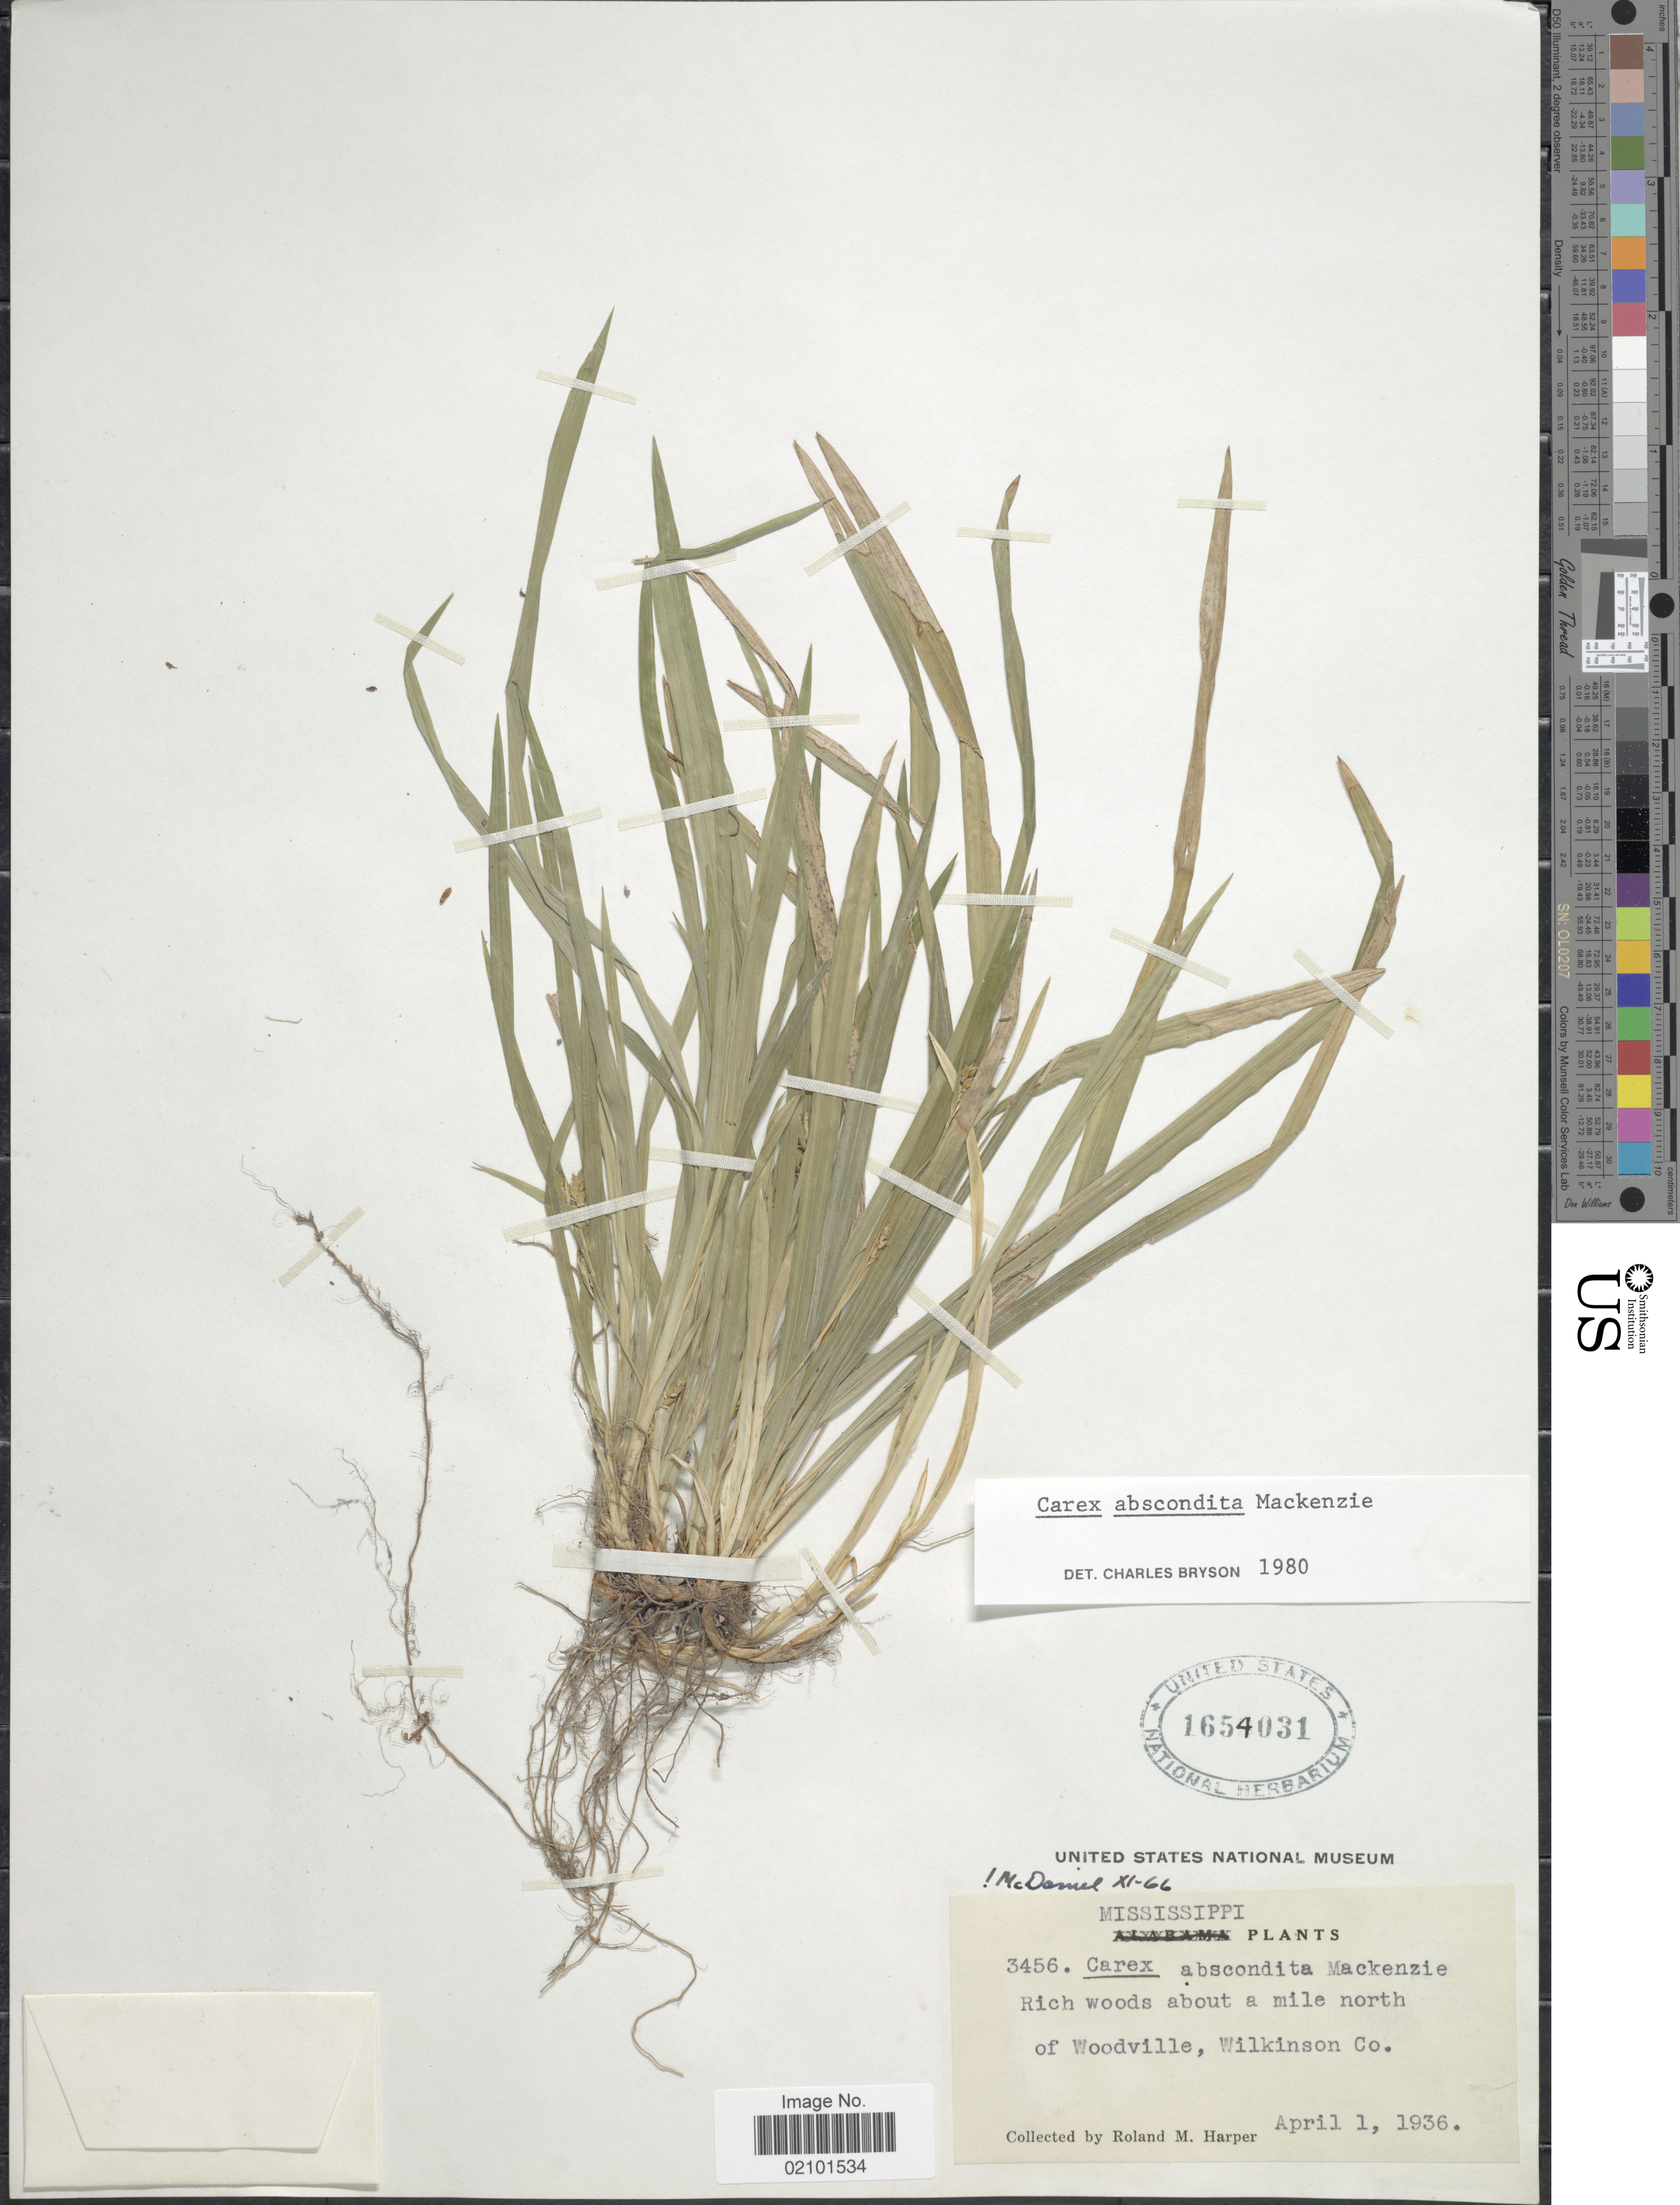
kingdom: Plantae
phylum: Tracheophyta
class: Liliopsida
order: Poales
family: Cyperaceae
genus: Carex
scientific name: Carex abscondita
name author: Mack.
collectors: R. M. Harper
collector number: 3456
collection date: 1936-04-01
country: United States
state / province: Mississippi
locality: About a mile north of Woodville, Wilkinson Co.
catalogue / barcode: US 1654031